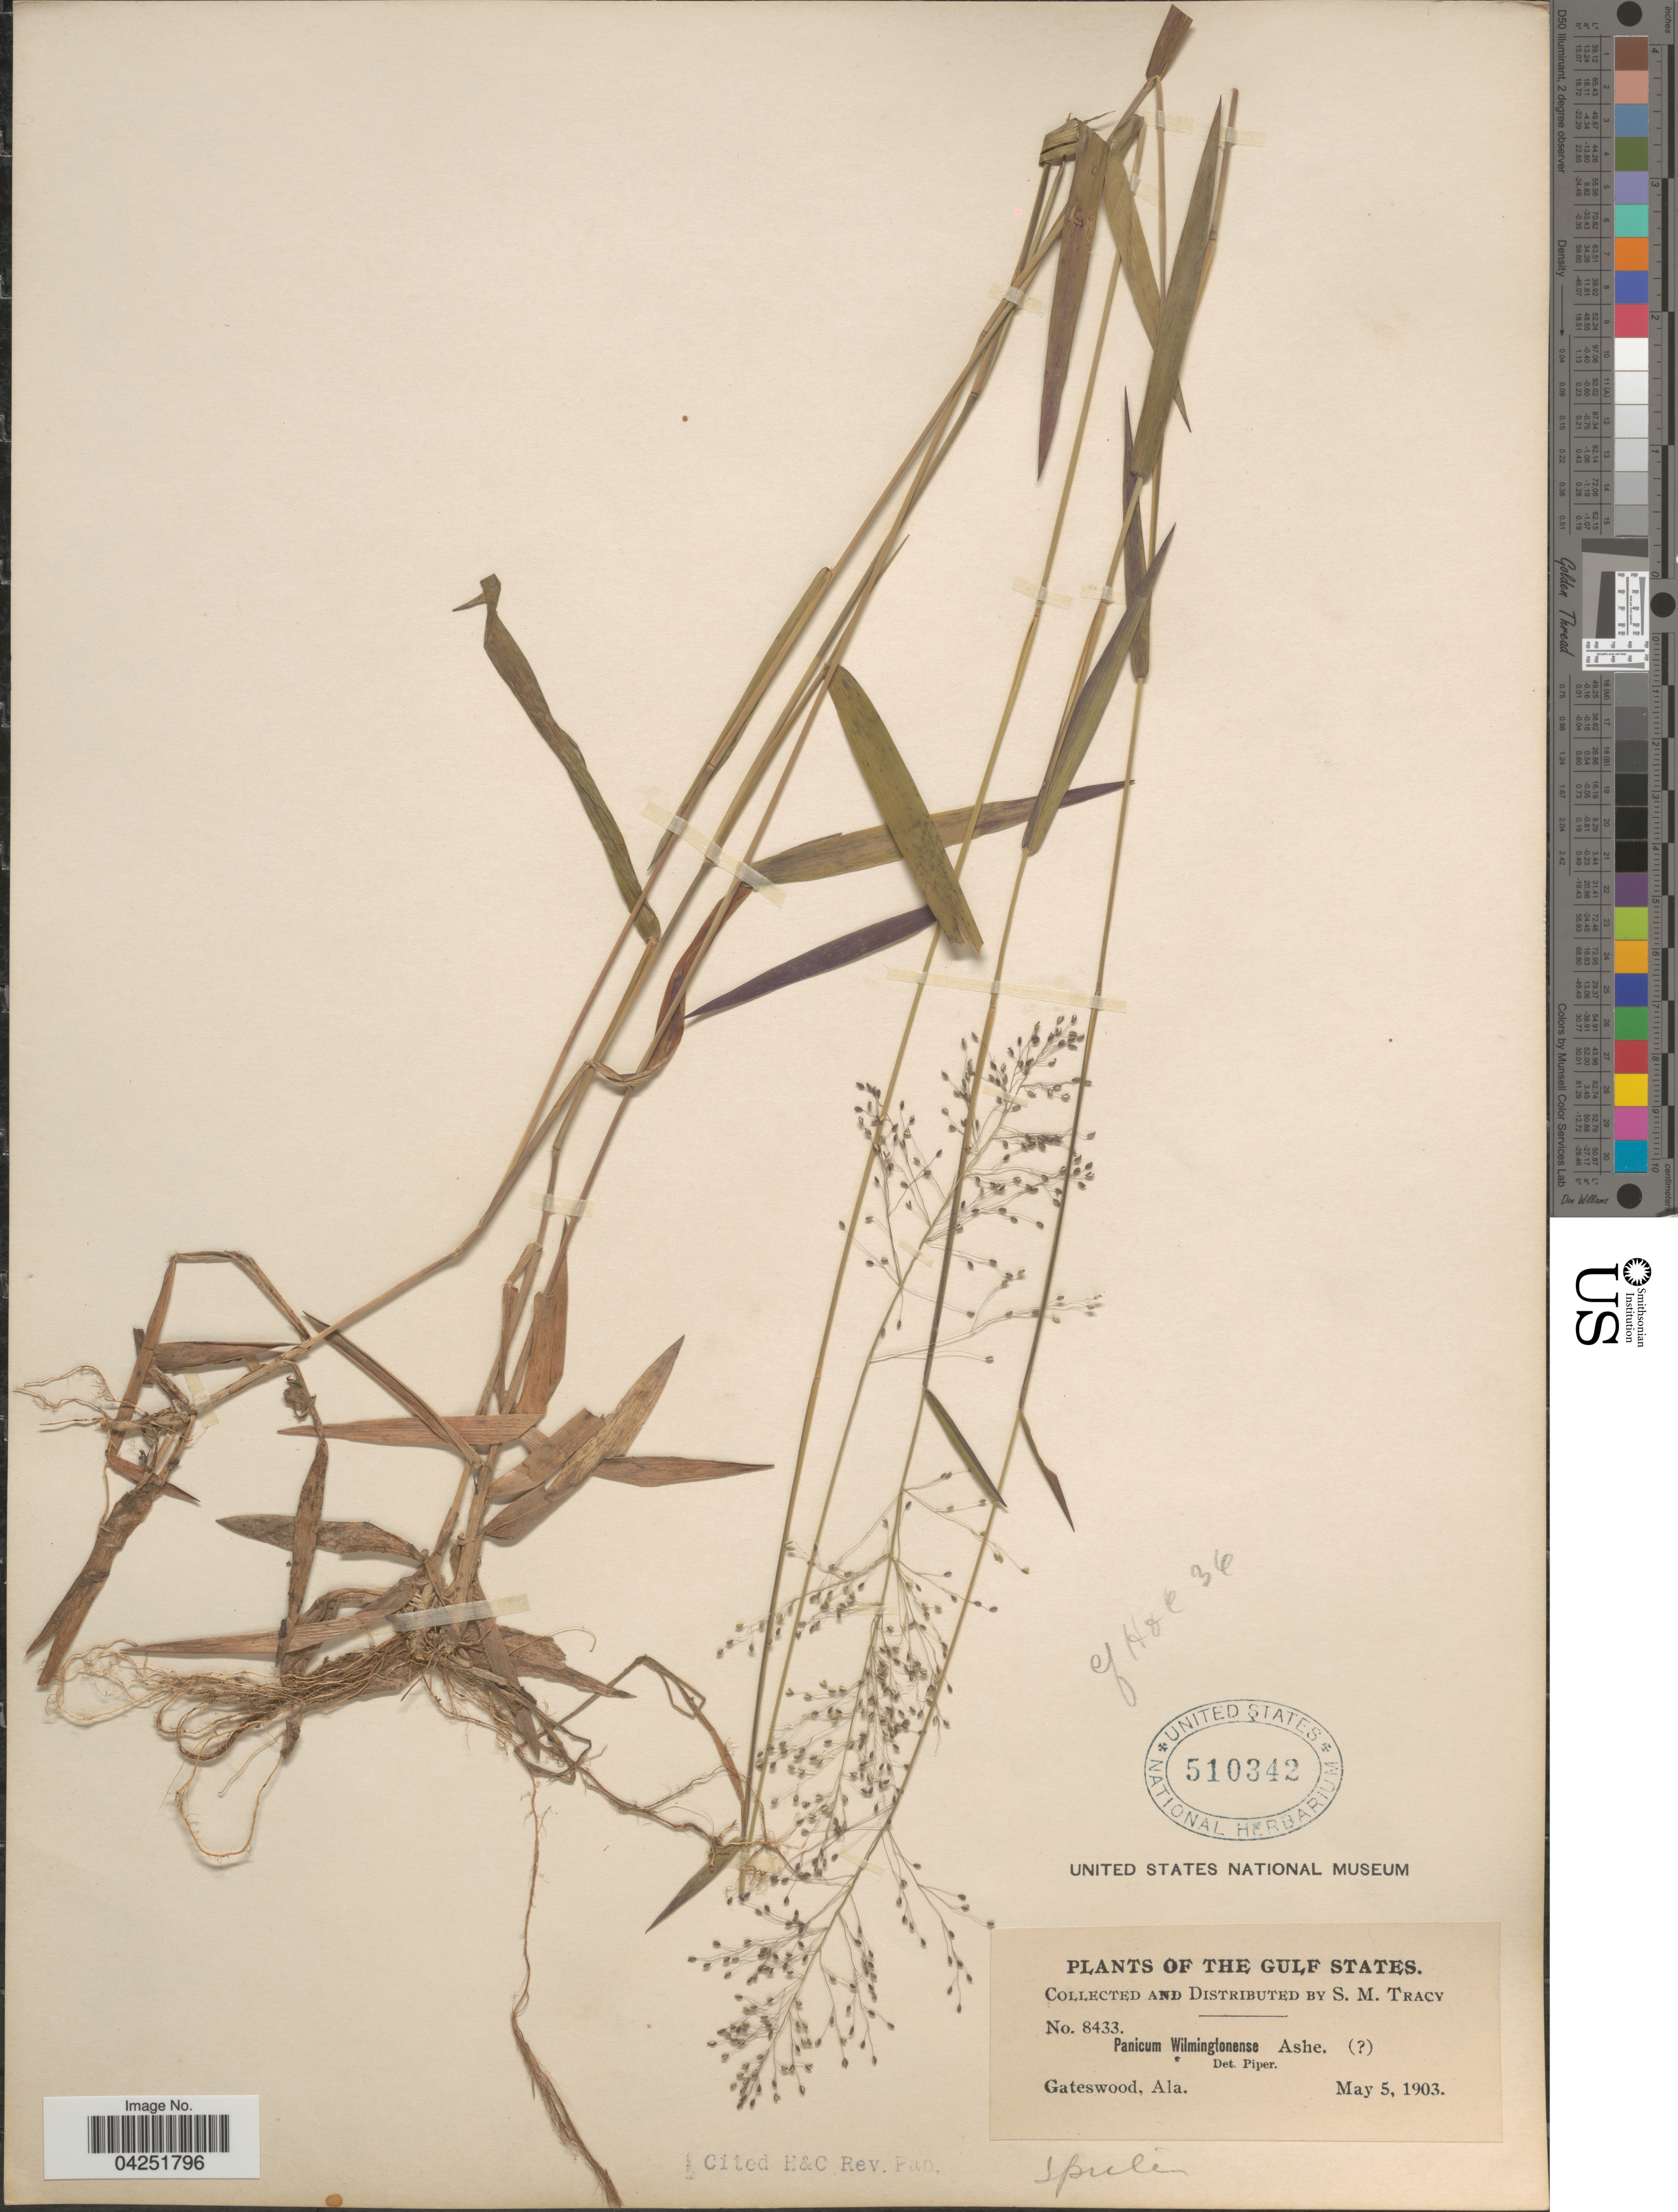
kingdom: Plantae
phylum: Tracheophyta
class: Liliopsida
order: Poales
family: Poaceae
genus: Dichanthelium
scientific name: Dichanthelium acuminatum var. densiflorum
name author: (Rand & Redfield) Gould & C.A. Clark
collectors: S. M. Tracy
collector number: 8433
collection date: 1903-05-05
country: United States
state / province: Alabama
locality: Gulf States. Gateswood.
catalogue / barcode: US 510342